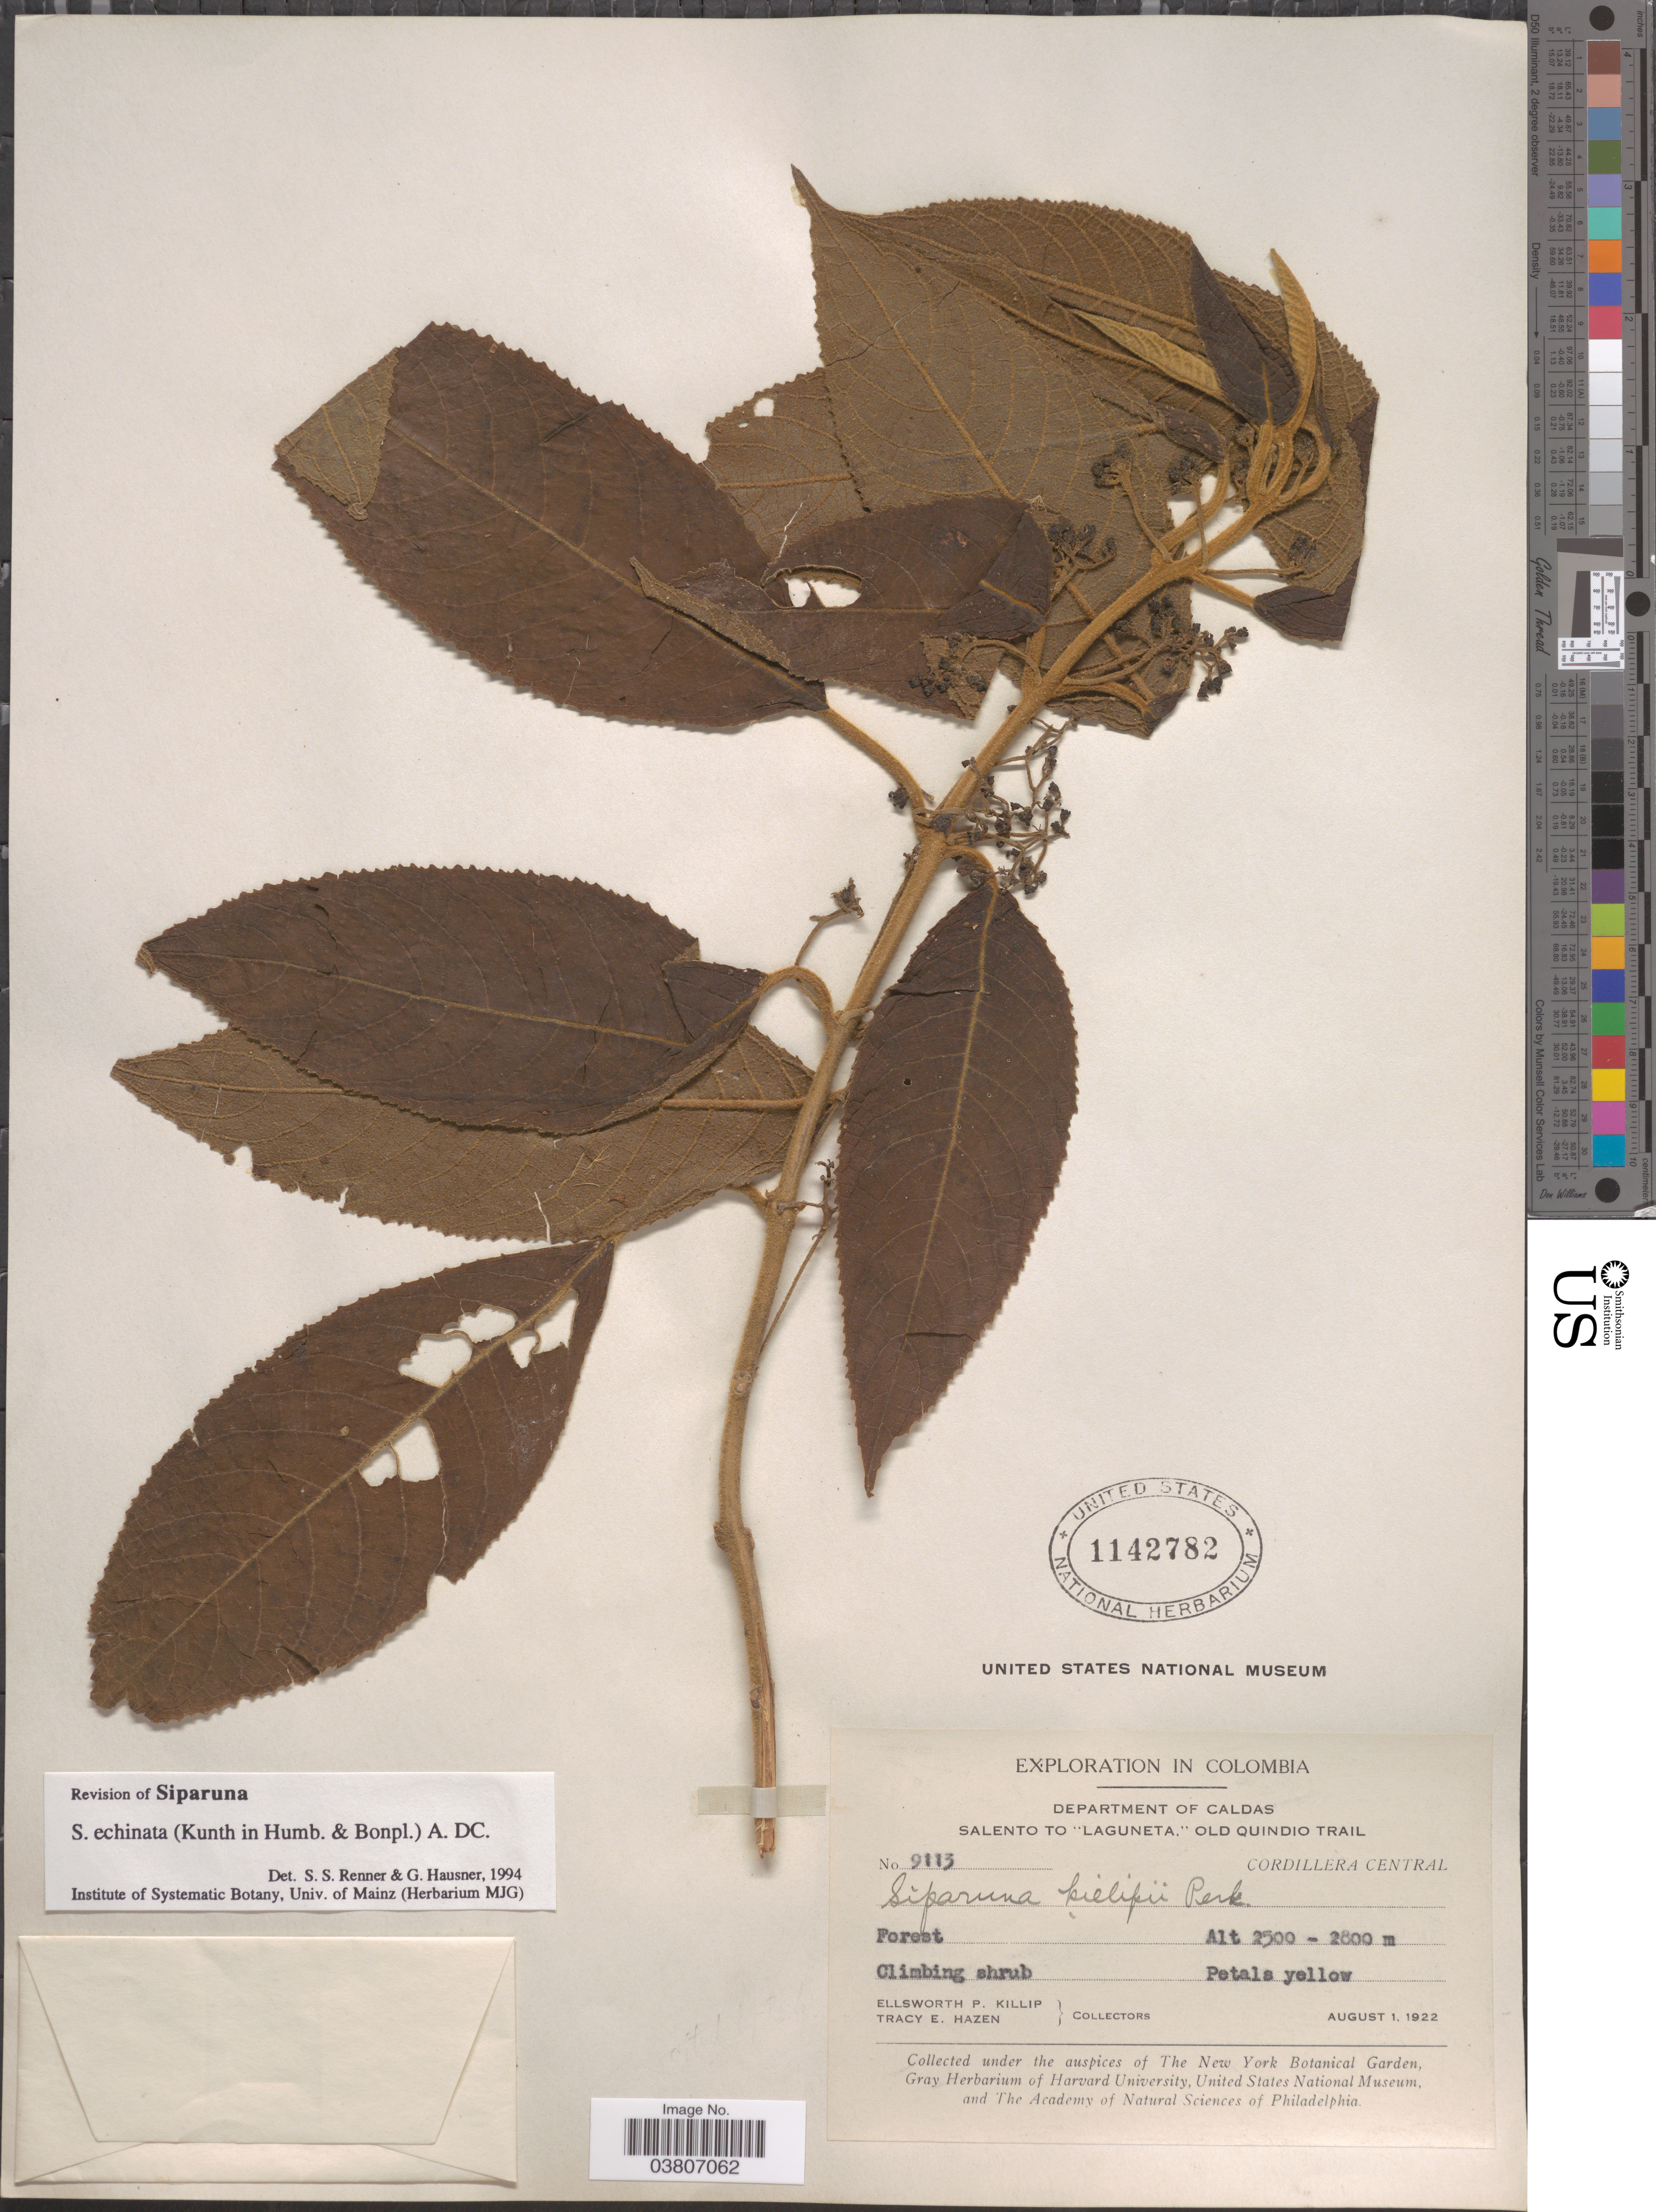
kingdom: Plantae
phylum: Tracheophyta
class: Magnoliopsida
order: Laurales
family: Siparunaceae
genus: Siparuna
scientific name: Siparuna echinata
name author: (Kunth) A. DC.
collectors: F. W. Pennell & T. E. Hazen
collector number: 9113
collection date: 1922-08-01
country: Colombia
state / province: Caldas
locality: Department of Caldas. Salento to 'Laguneta,' Old Quindio Trail. Cordillera Central.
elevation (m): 2500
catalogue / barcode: US 1142782